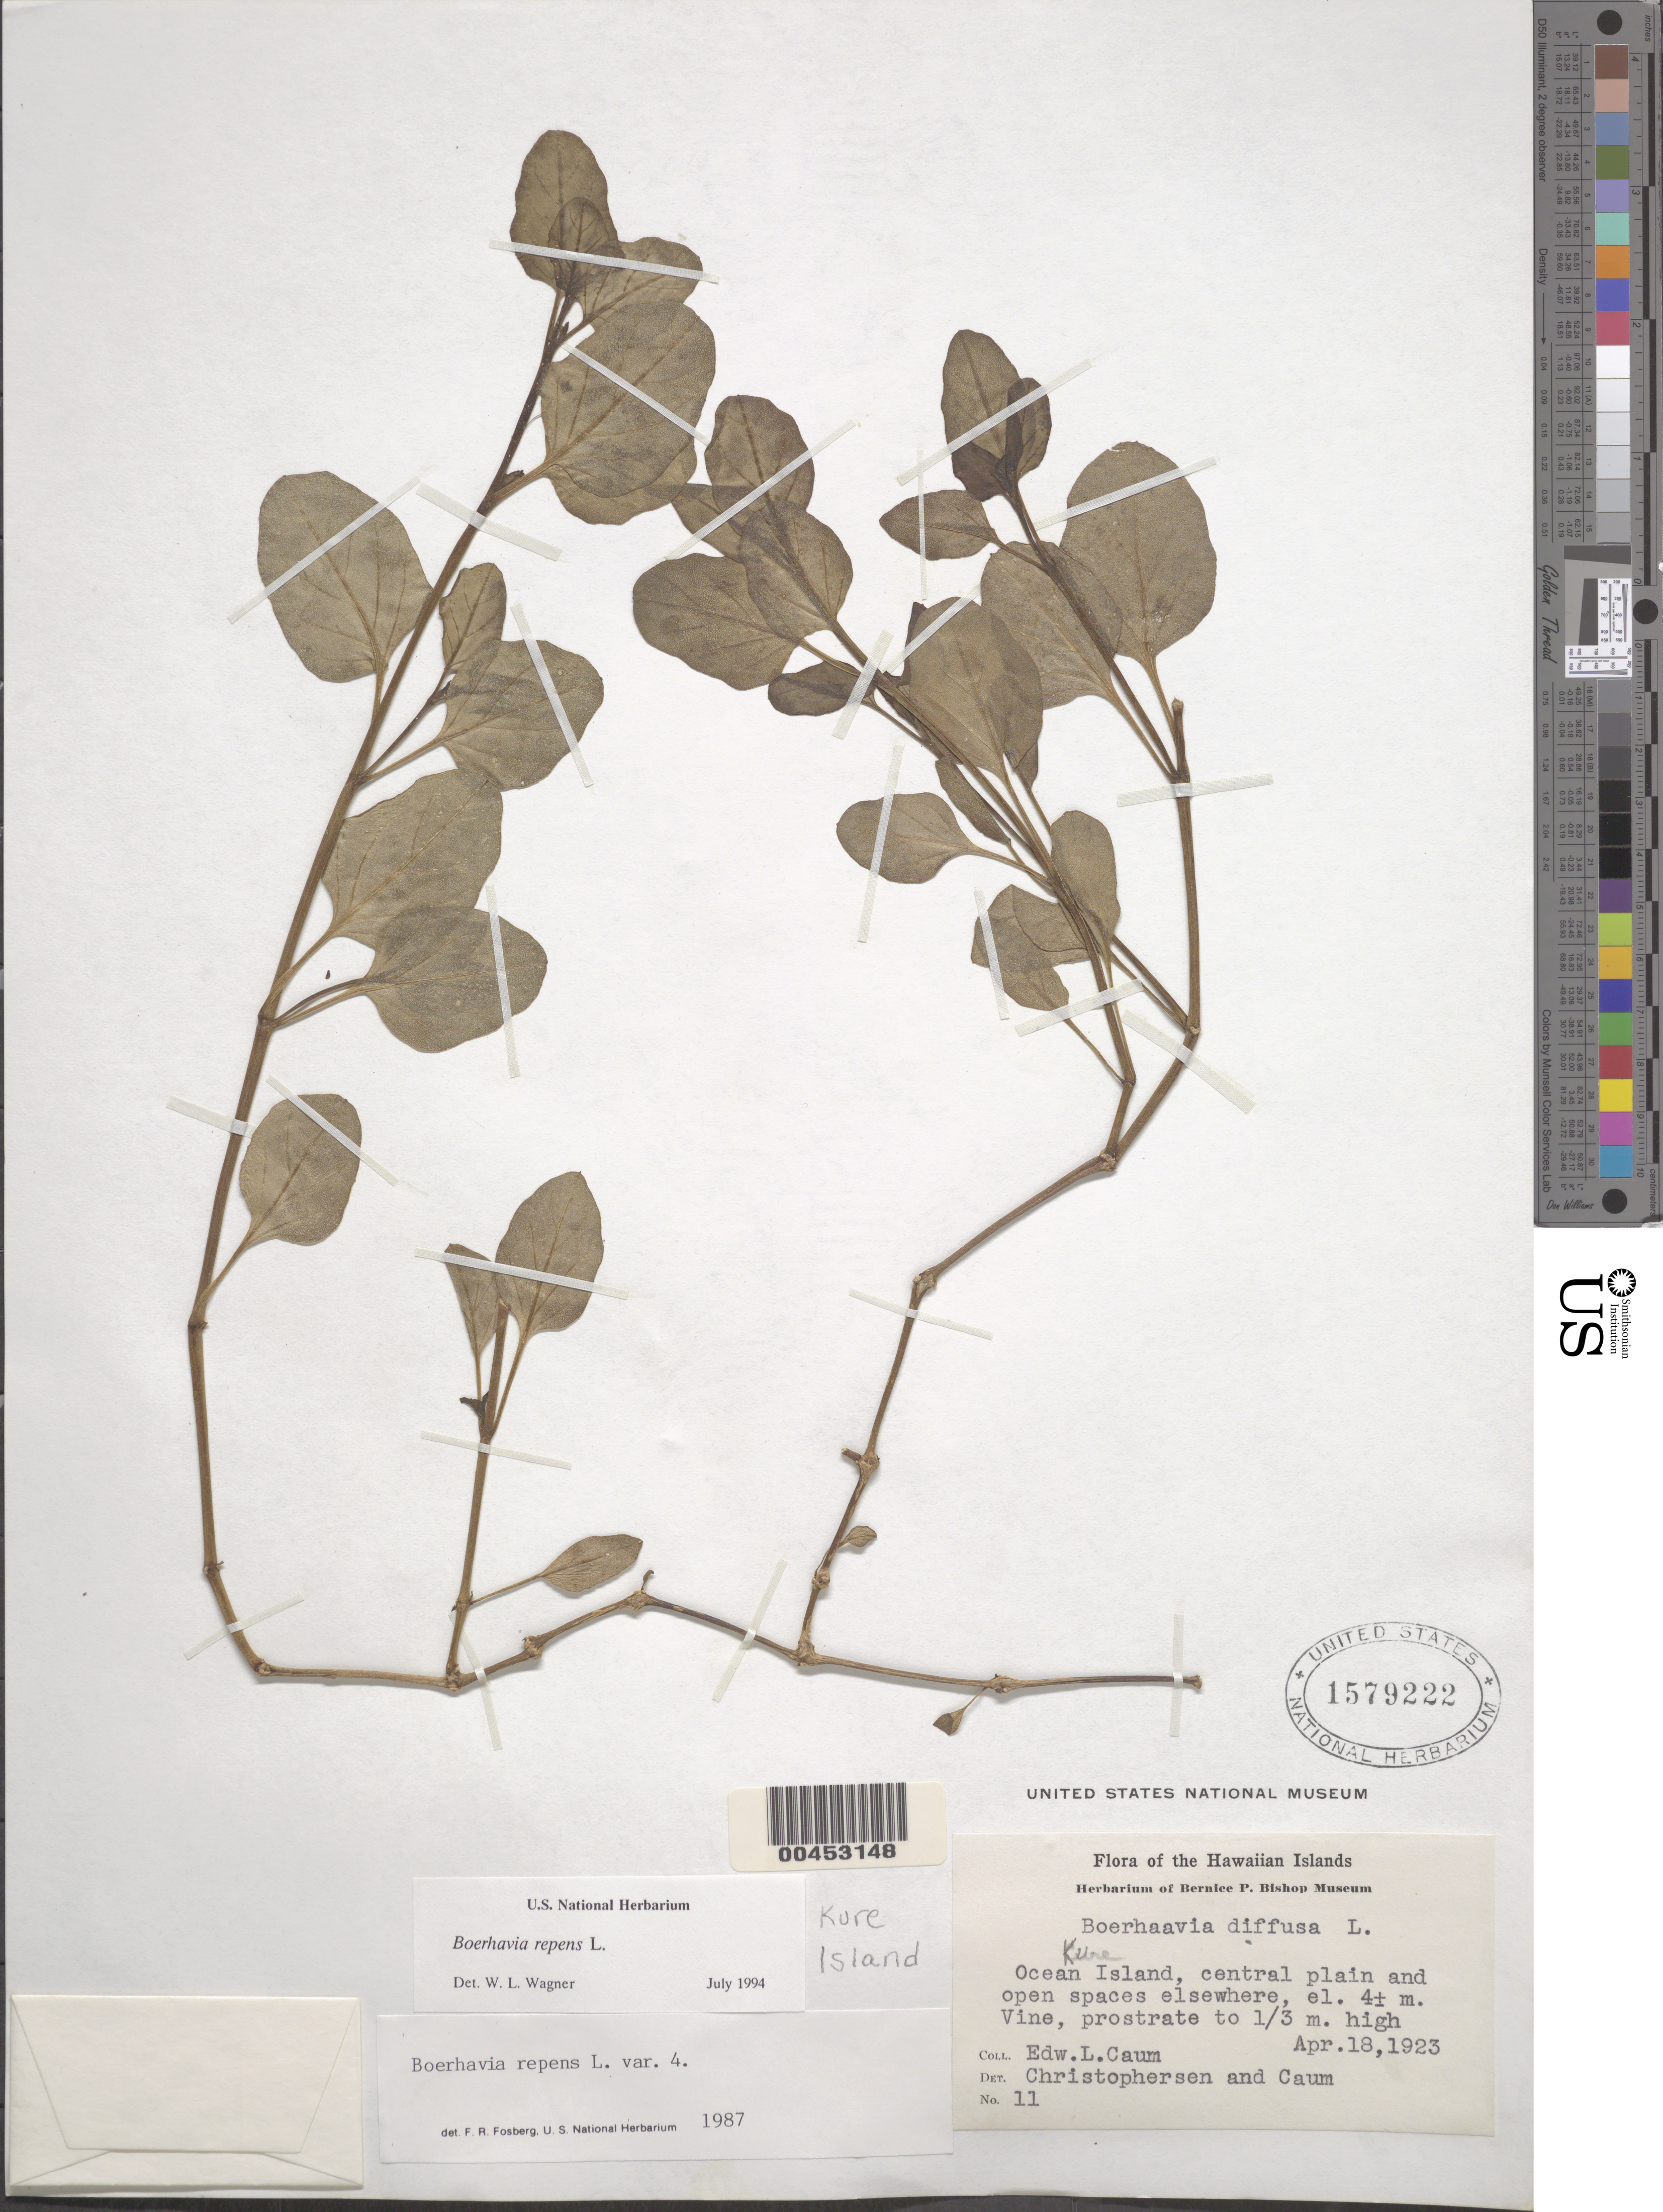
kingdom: Plantae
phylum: Tracheophyta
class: Magnoliopsida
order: Caryophyllales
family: Nyctaginaceae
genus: Boerhavia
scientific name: Boerhavia repens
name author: L.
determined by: Wagner, W. L., (BOT), Smithsonian Institution - National Museum of Natural History (UNITED STATES)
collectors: E. L. Caum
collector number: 11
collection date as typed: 18 Apr 1923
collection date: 1923-04-18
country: United States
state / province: Hawaii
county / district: Kauai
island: Kaua'i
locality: Central plain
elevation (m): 4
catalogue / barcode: US 1579222